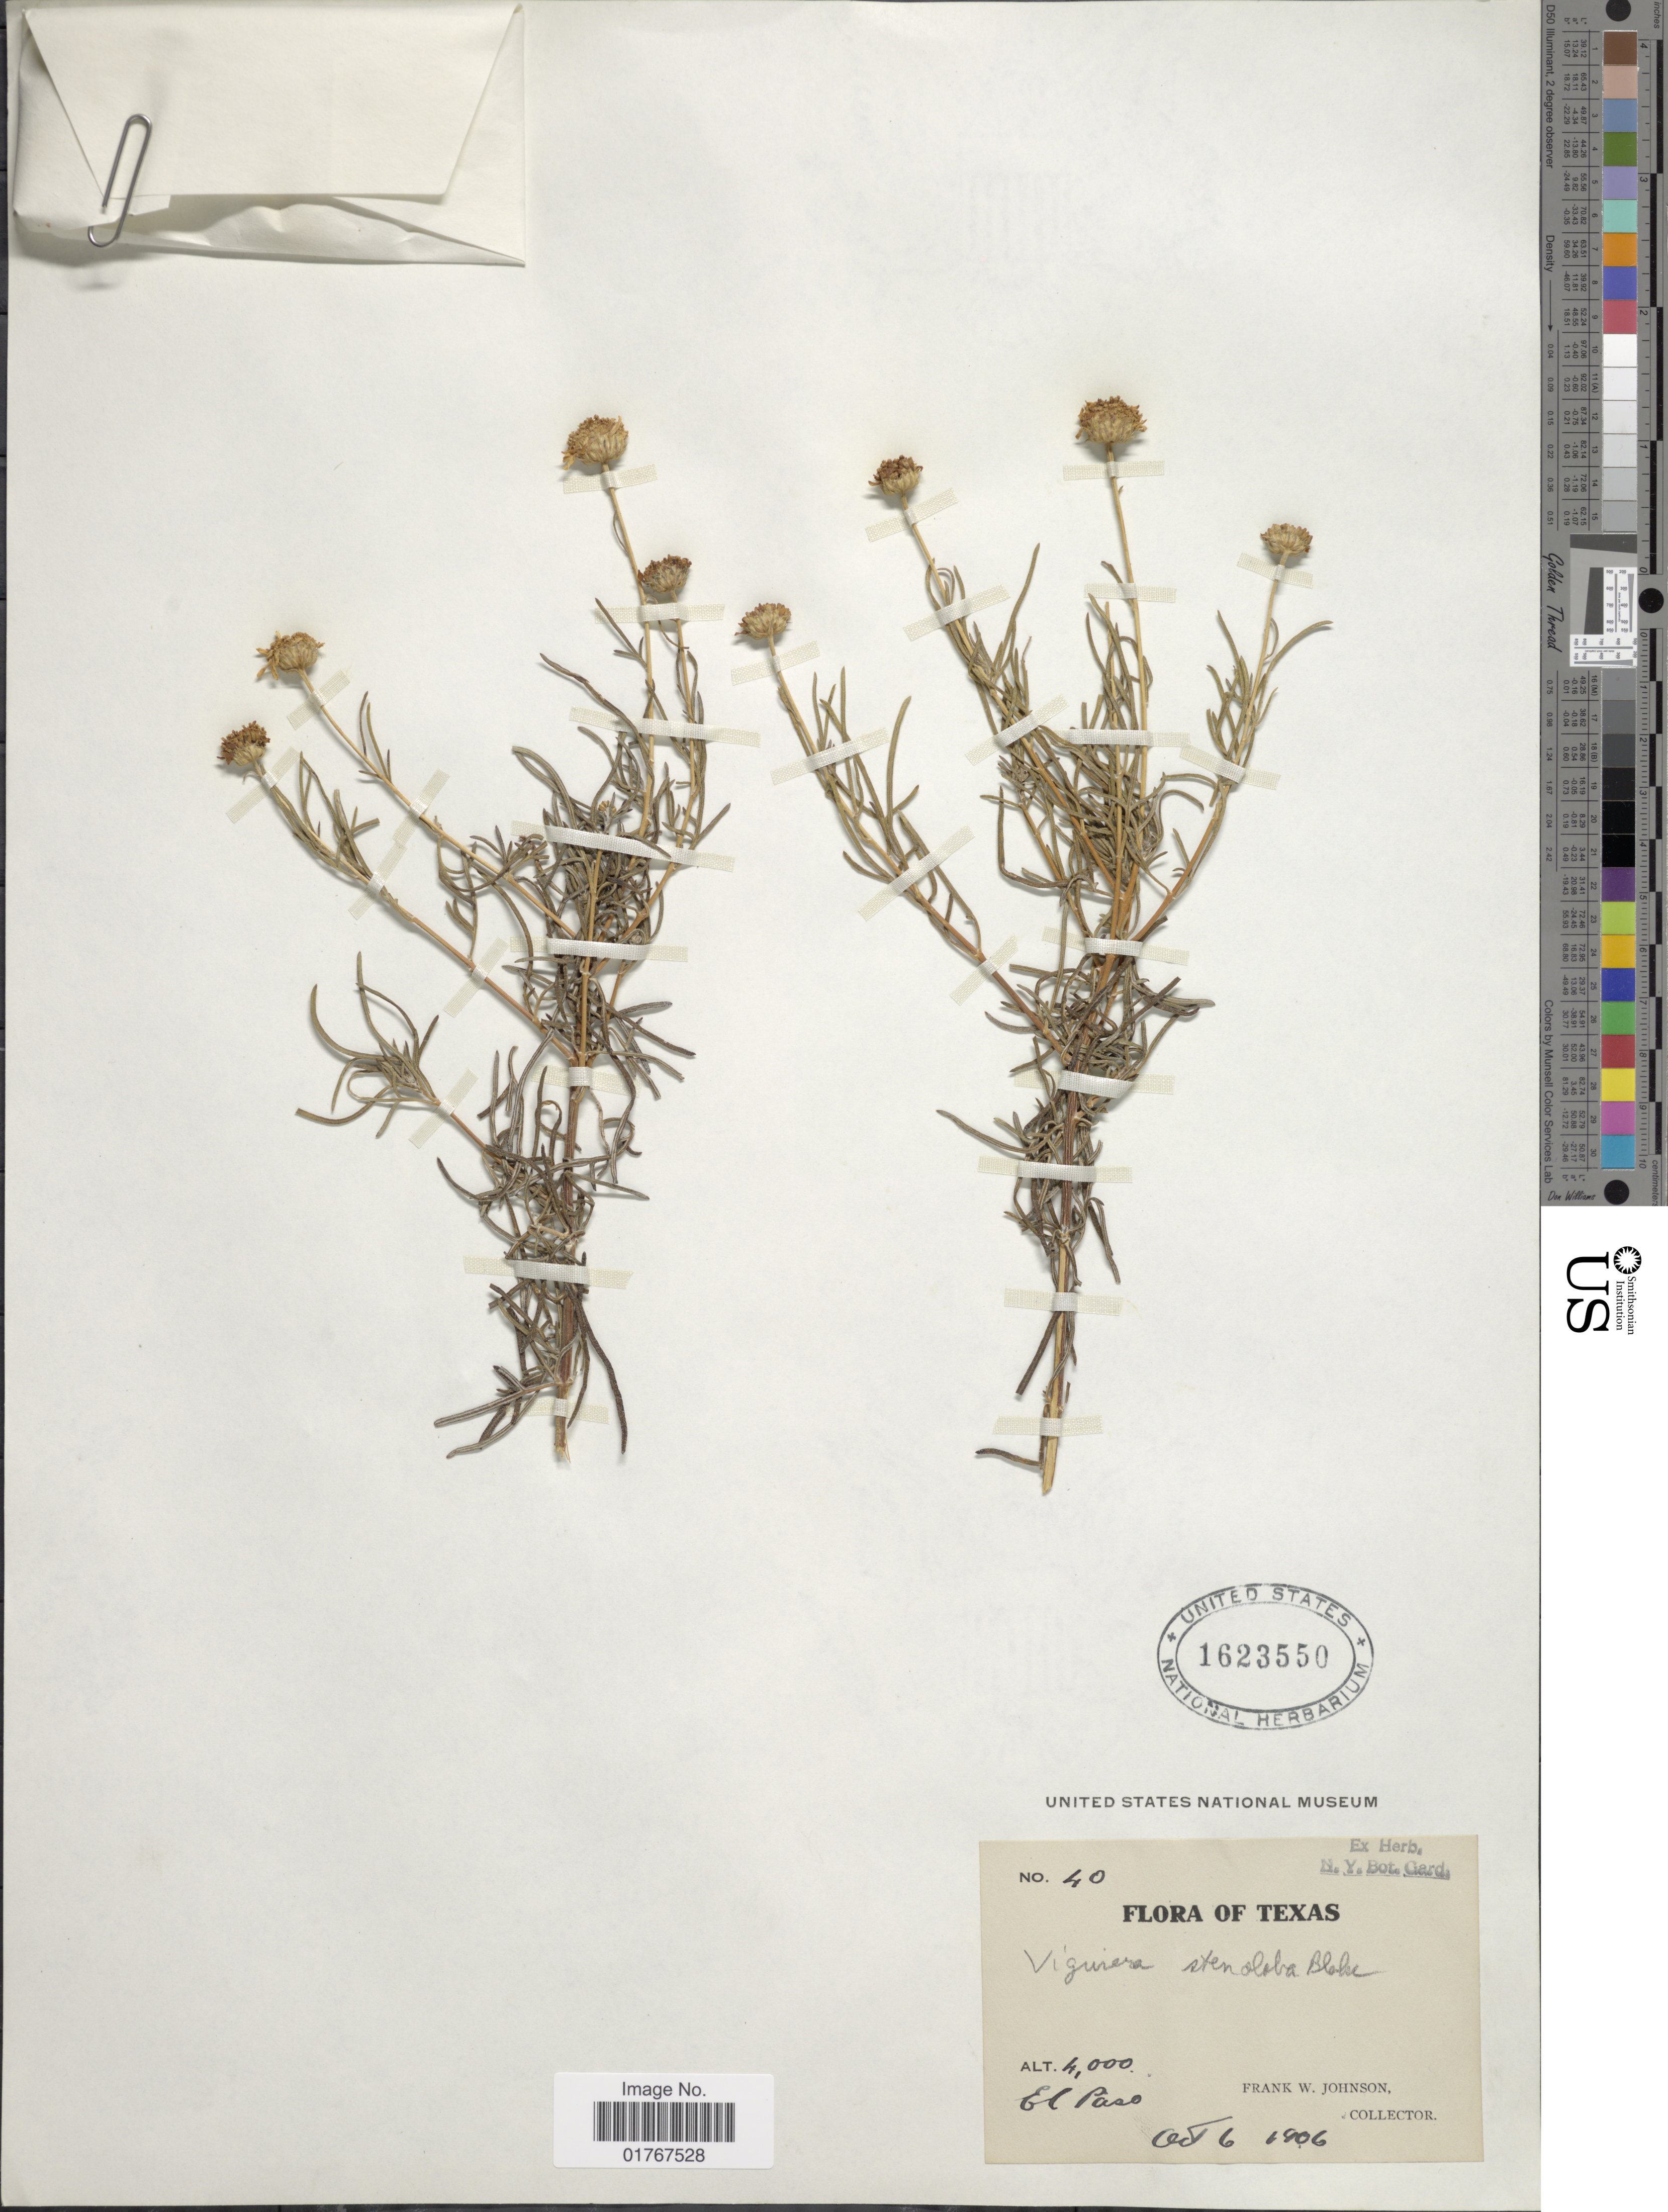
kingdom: Plantae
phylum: Tracheophyta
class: Magnoliopsida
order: Asterales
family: Asteraceae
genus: Viguiera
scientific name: Viguiera stenoloba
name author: S.F. Blake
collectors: F. W. Johnson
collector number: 40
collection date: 1906-10-06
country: United States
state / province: Texas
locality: El Paso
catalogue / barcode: US 1623550